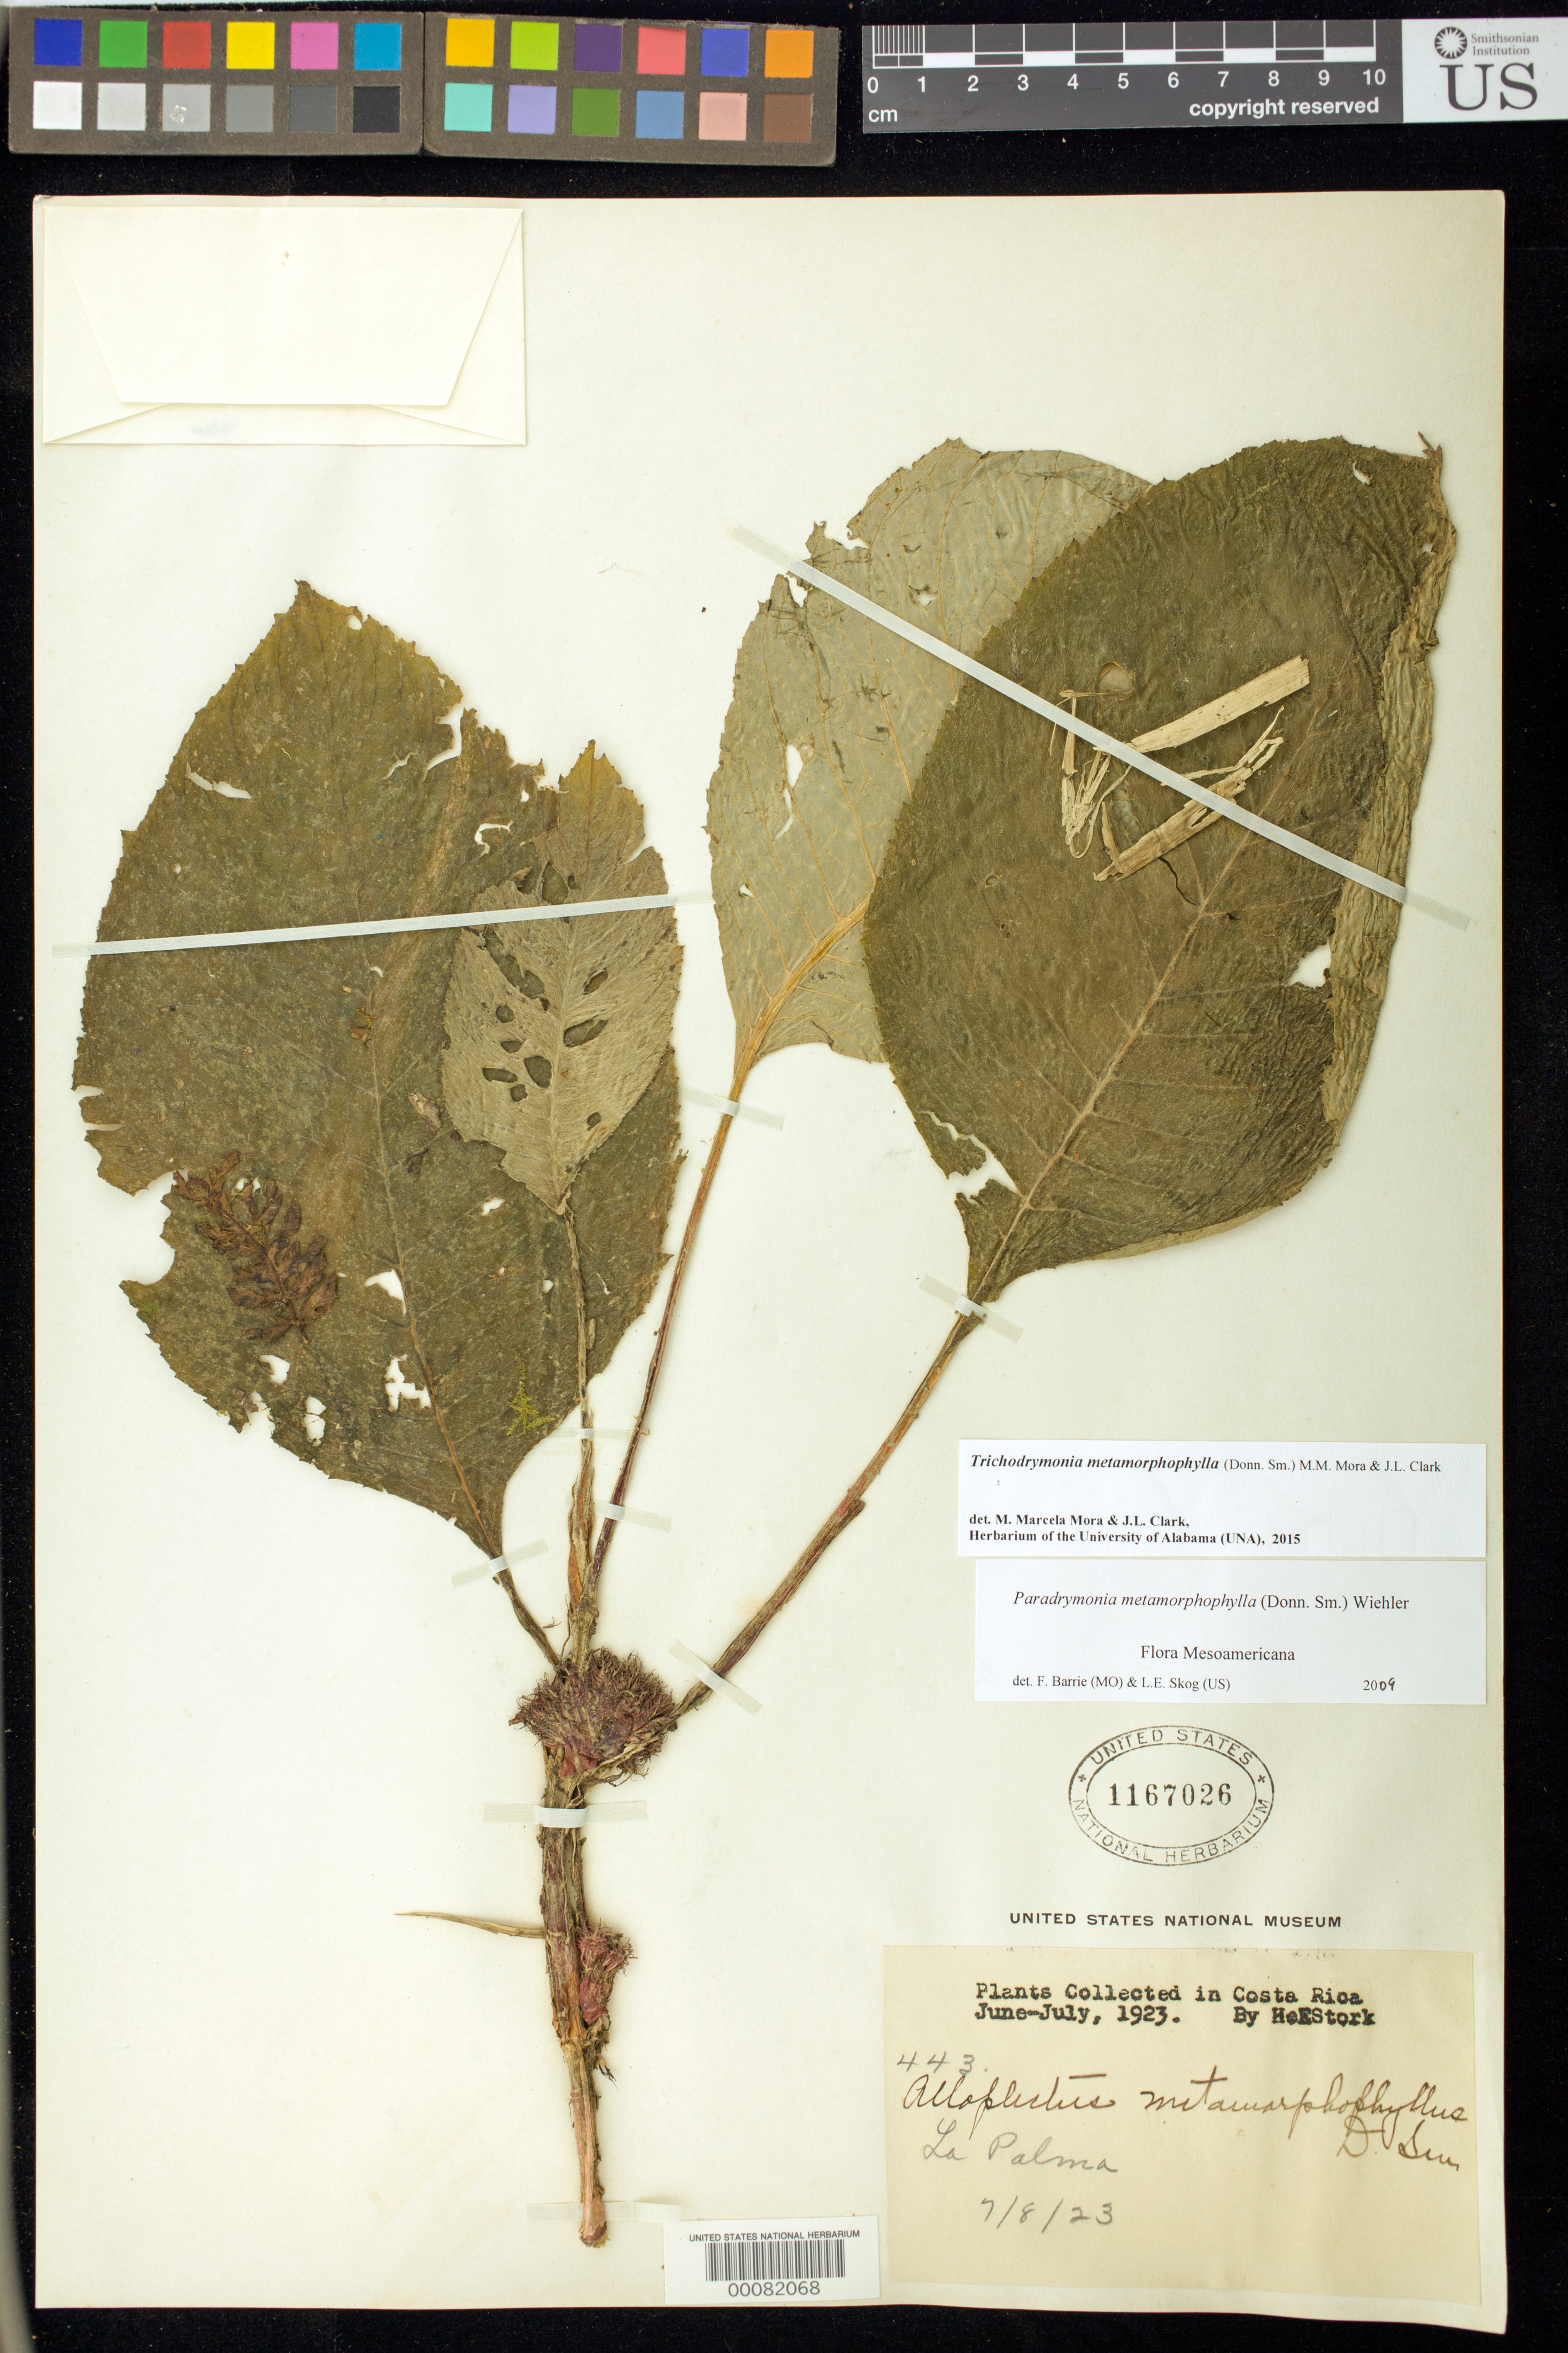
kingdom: Plantae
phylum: Tracheophyta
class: Magnoliopsida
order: Lamiales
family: Gesneriaceae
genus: Trichodrymonia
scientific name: Trichodrymonia metamorphophylla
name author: (Donn. Sm.) M.M. Mora & J.L. Clark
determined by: Mora, M. M.; Clark, J. L.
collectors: H. E. Stork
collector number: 443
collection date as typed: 08 Jul 1923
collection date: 1923-07-08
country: Costa Rica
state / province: San José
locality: La Palma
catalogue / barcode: US 1167026